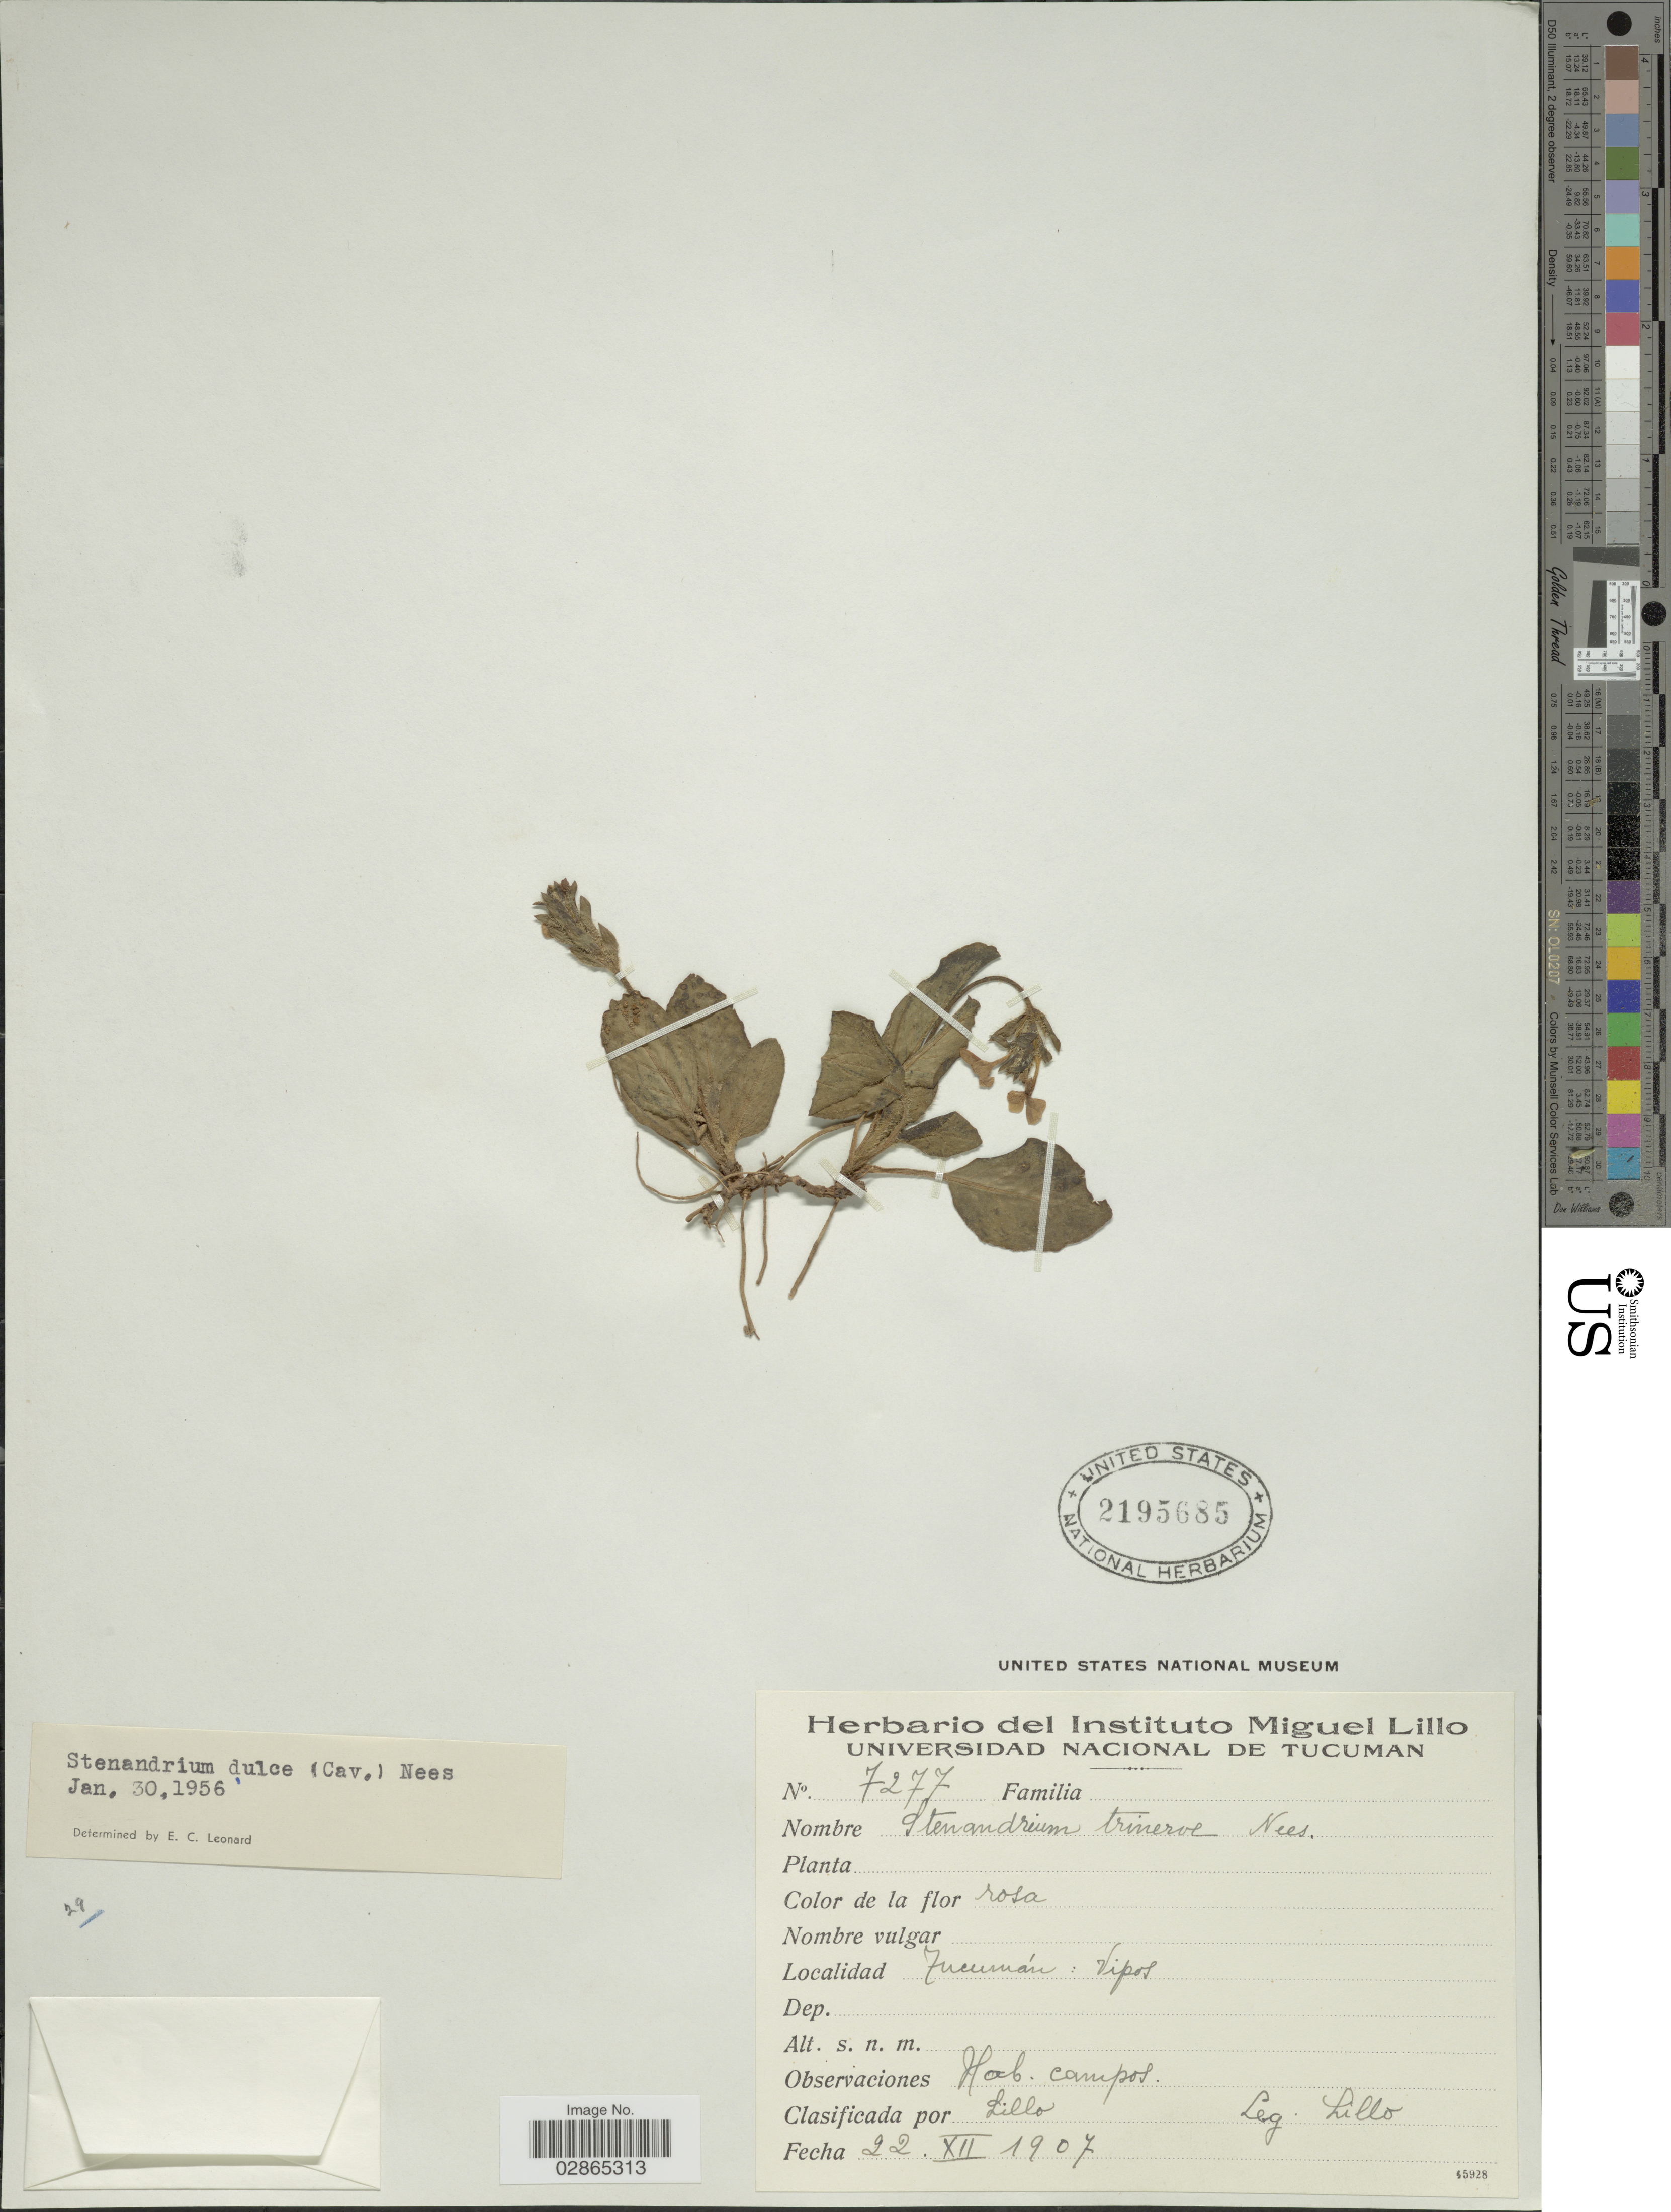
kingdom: Plantae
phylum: Tracheophyta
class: Magnoliopsida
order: Lamiales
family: Acanthaceae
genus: Stenandrium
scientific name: Stenandrium dulce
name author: (Cav.) Nees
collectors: M. Lillo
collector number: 7277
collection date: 1907-12-22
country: Argentina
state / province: Tucuman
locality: Vipos.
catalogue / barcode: US 2195685